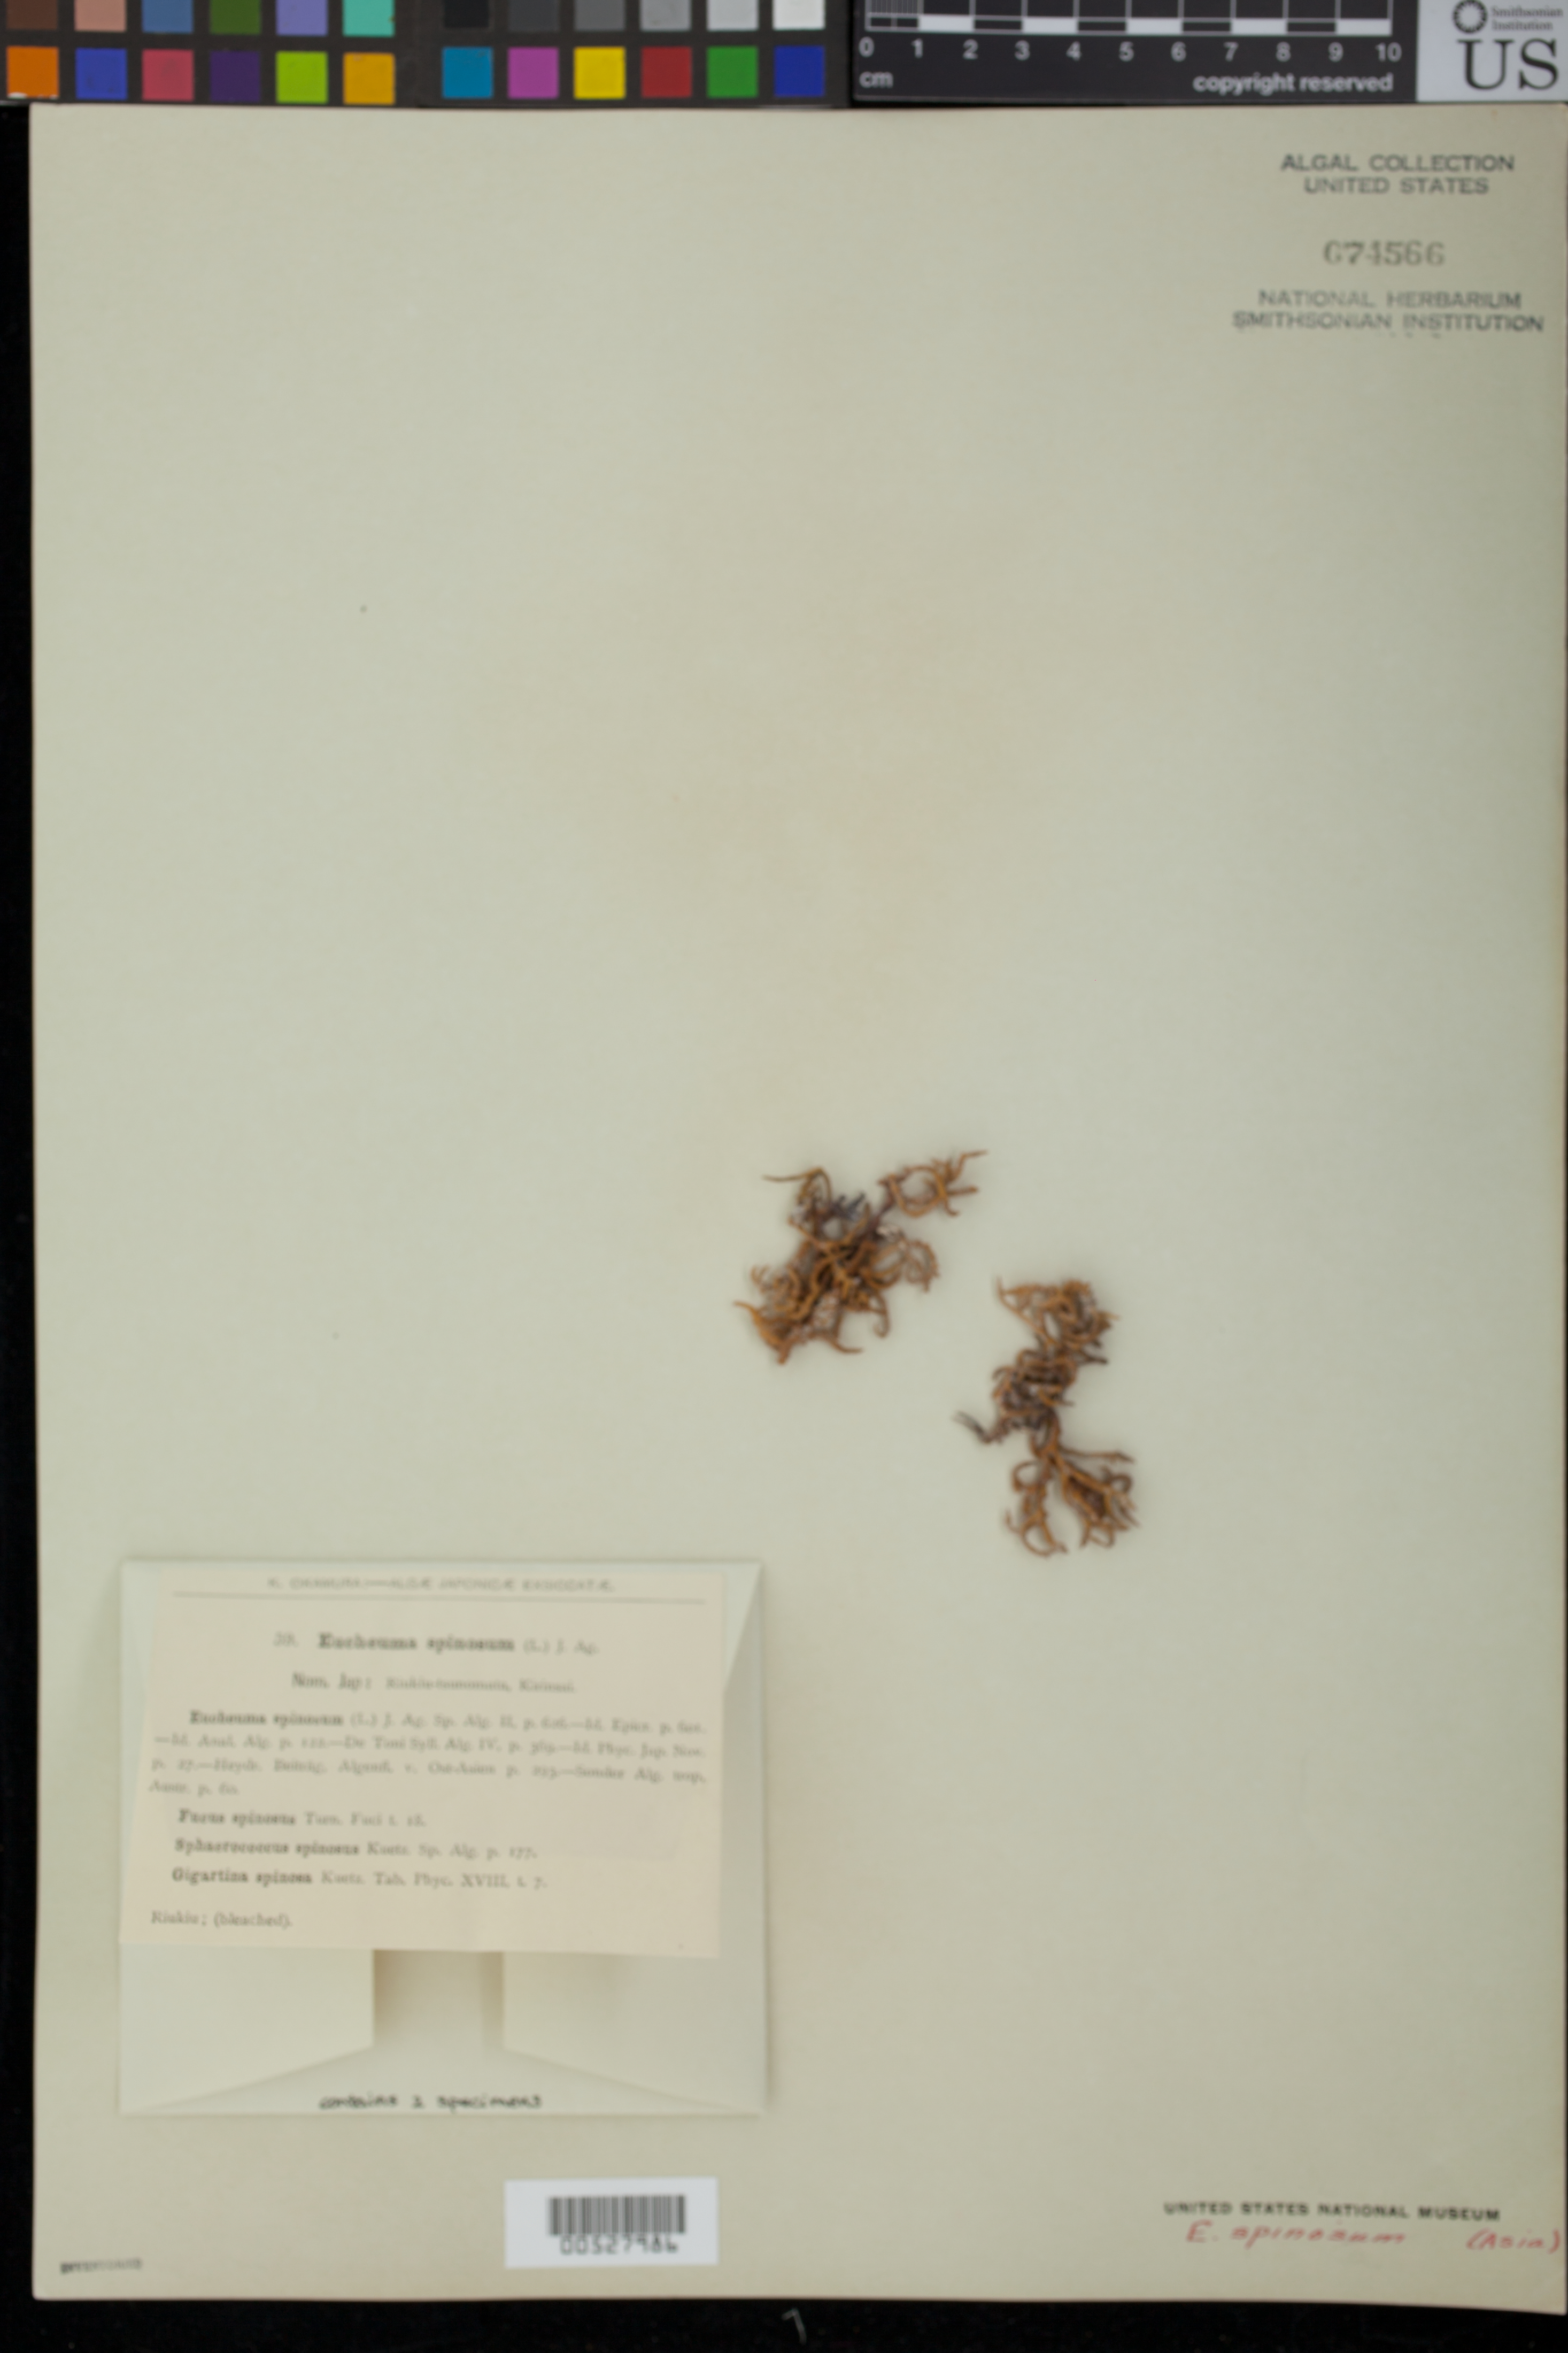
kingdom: Plantae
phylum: Rhodophyta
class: Florideophyceae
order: Gigartinales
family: Solieriaceae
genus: Eucheuma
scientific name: Eucheuma denticulatum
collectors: K. Okamura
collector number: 59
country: Japan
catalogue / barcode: US 74566